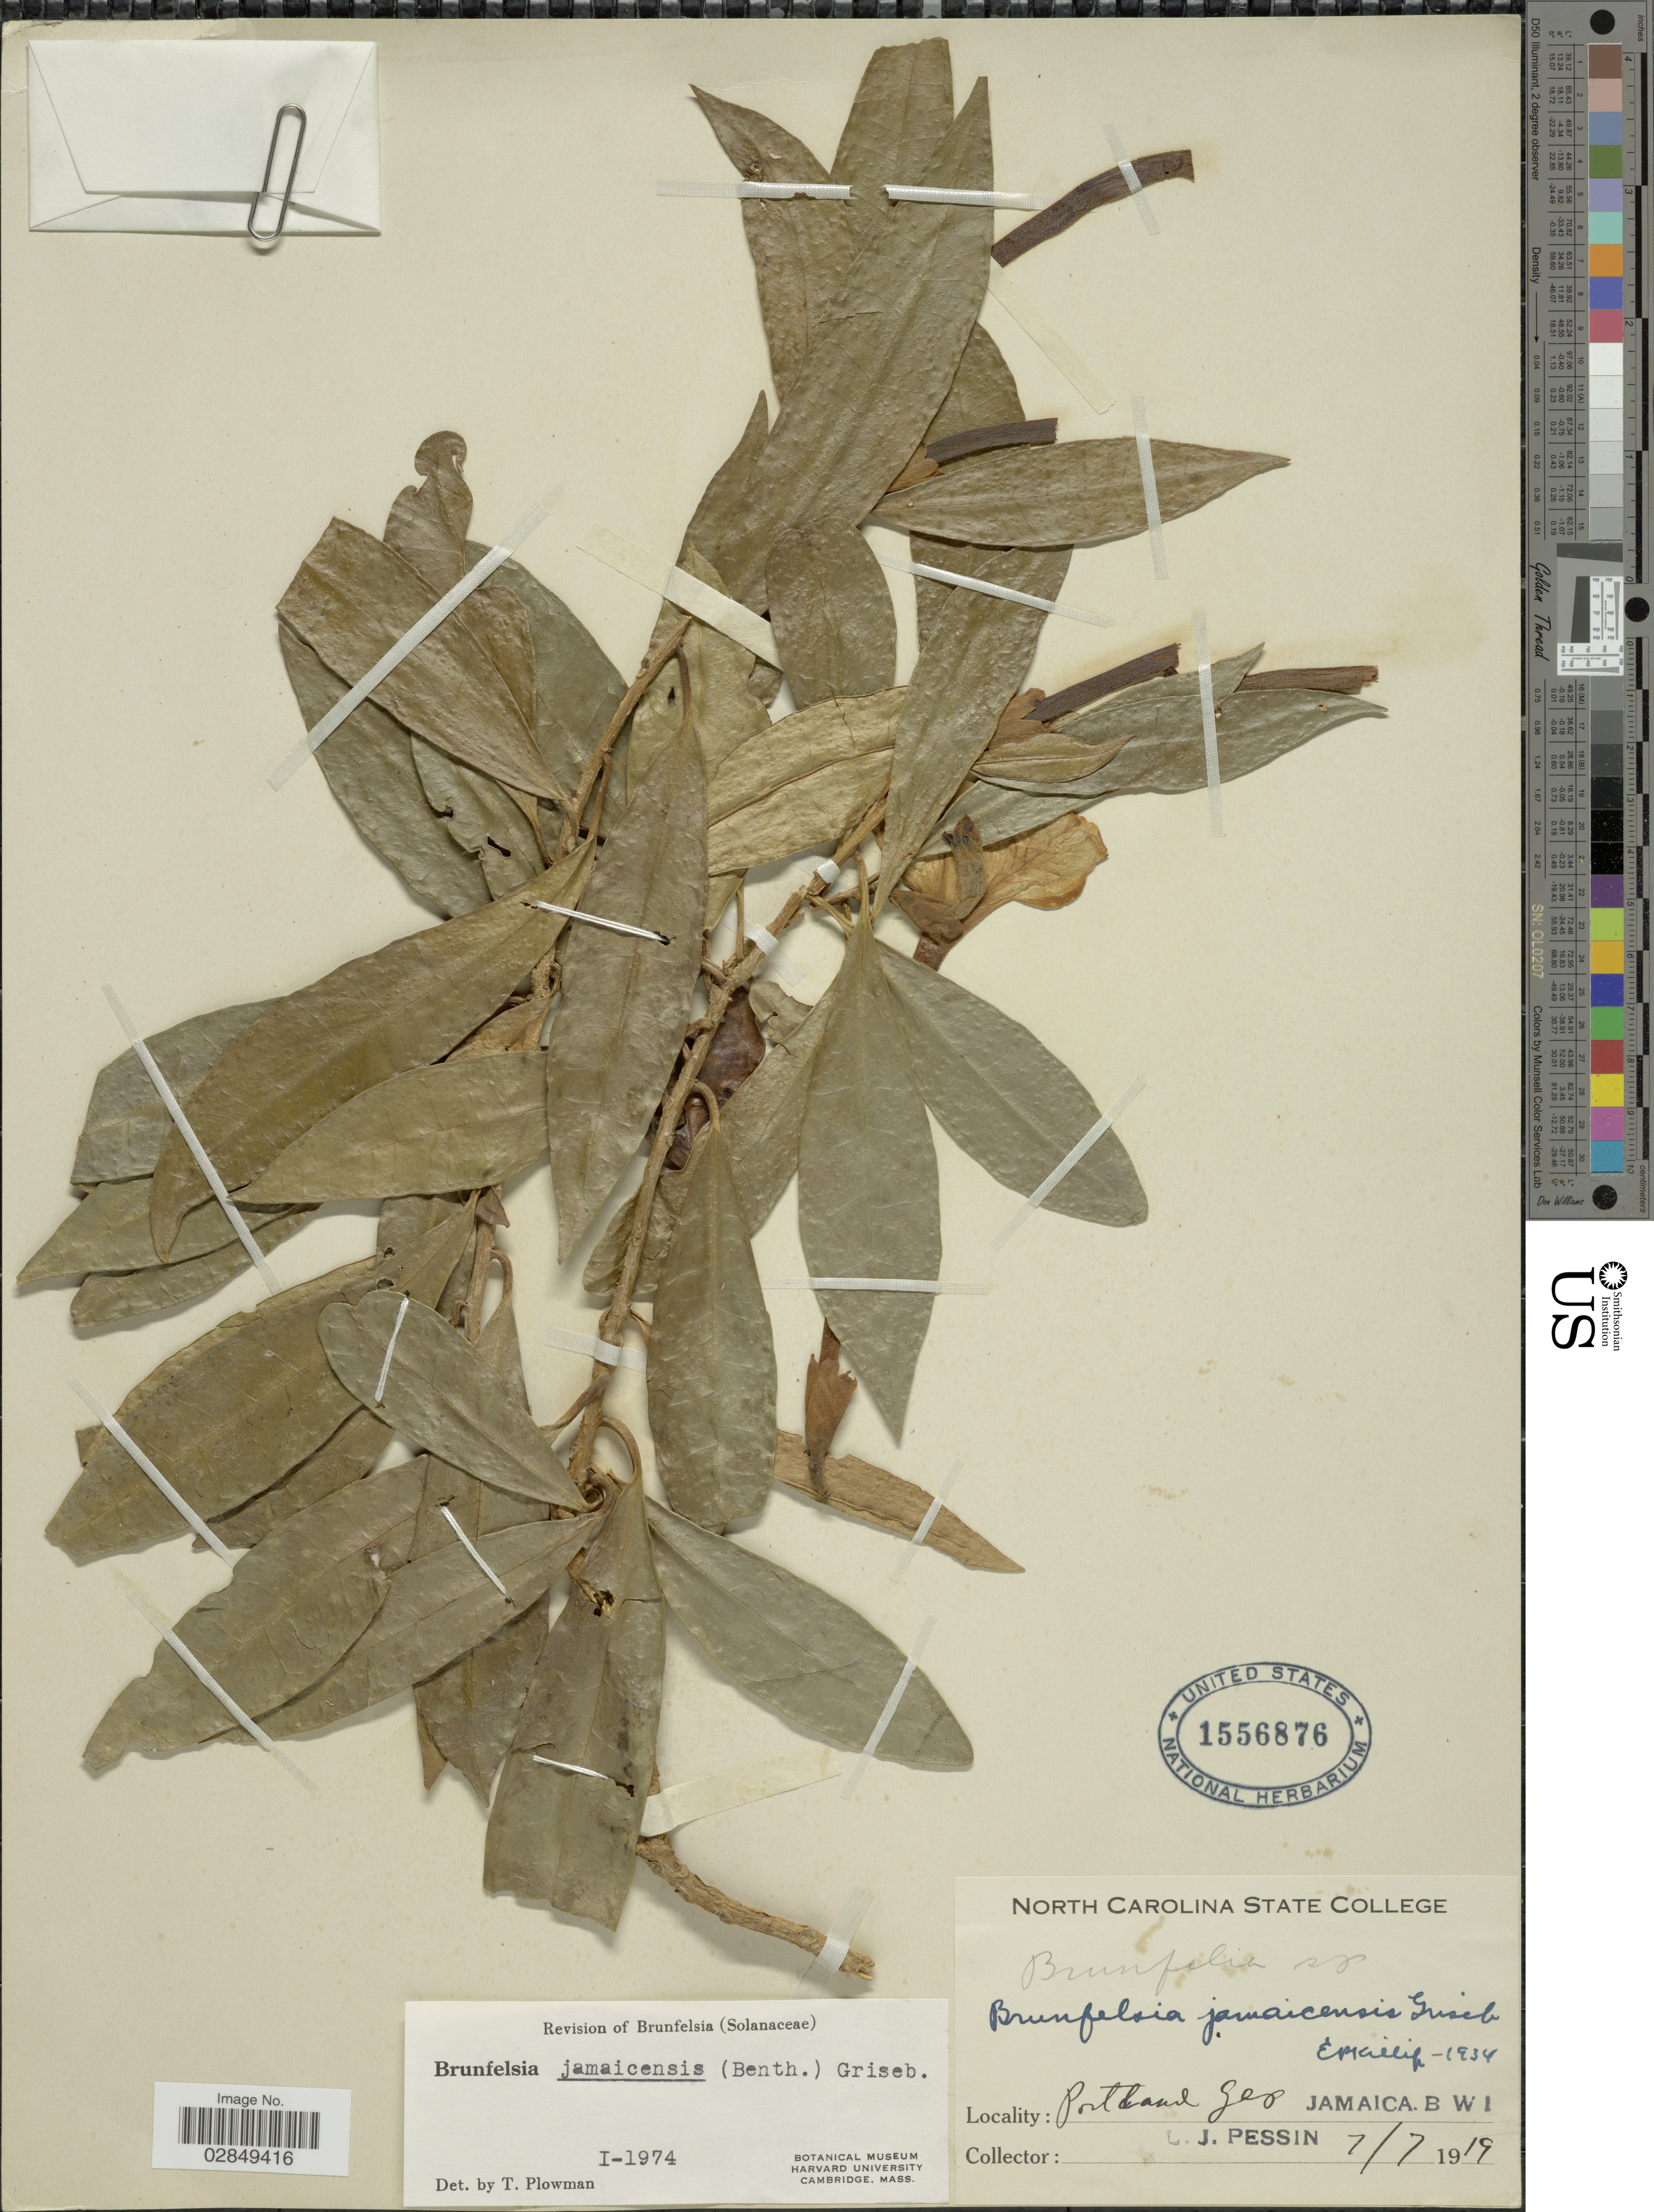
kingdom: Plantae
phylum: Tracheophyta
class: Magnoliopsida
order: Solanales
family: Solanaceae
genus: Brunfelsia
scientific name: Brunfelsia jamaicensis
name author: (Benth.) Griseb.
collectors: L. Pessin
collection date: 1919-07-07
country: Jamaica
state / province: Portland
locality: Portland Gap. B.W.I.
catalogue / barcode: US 1556876